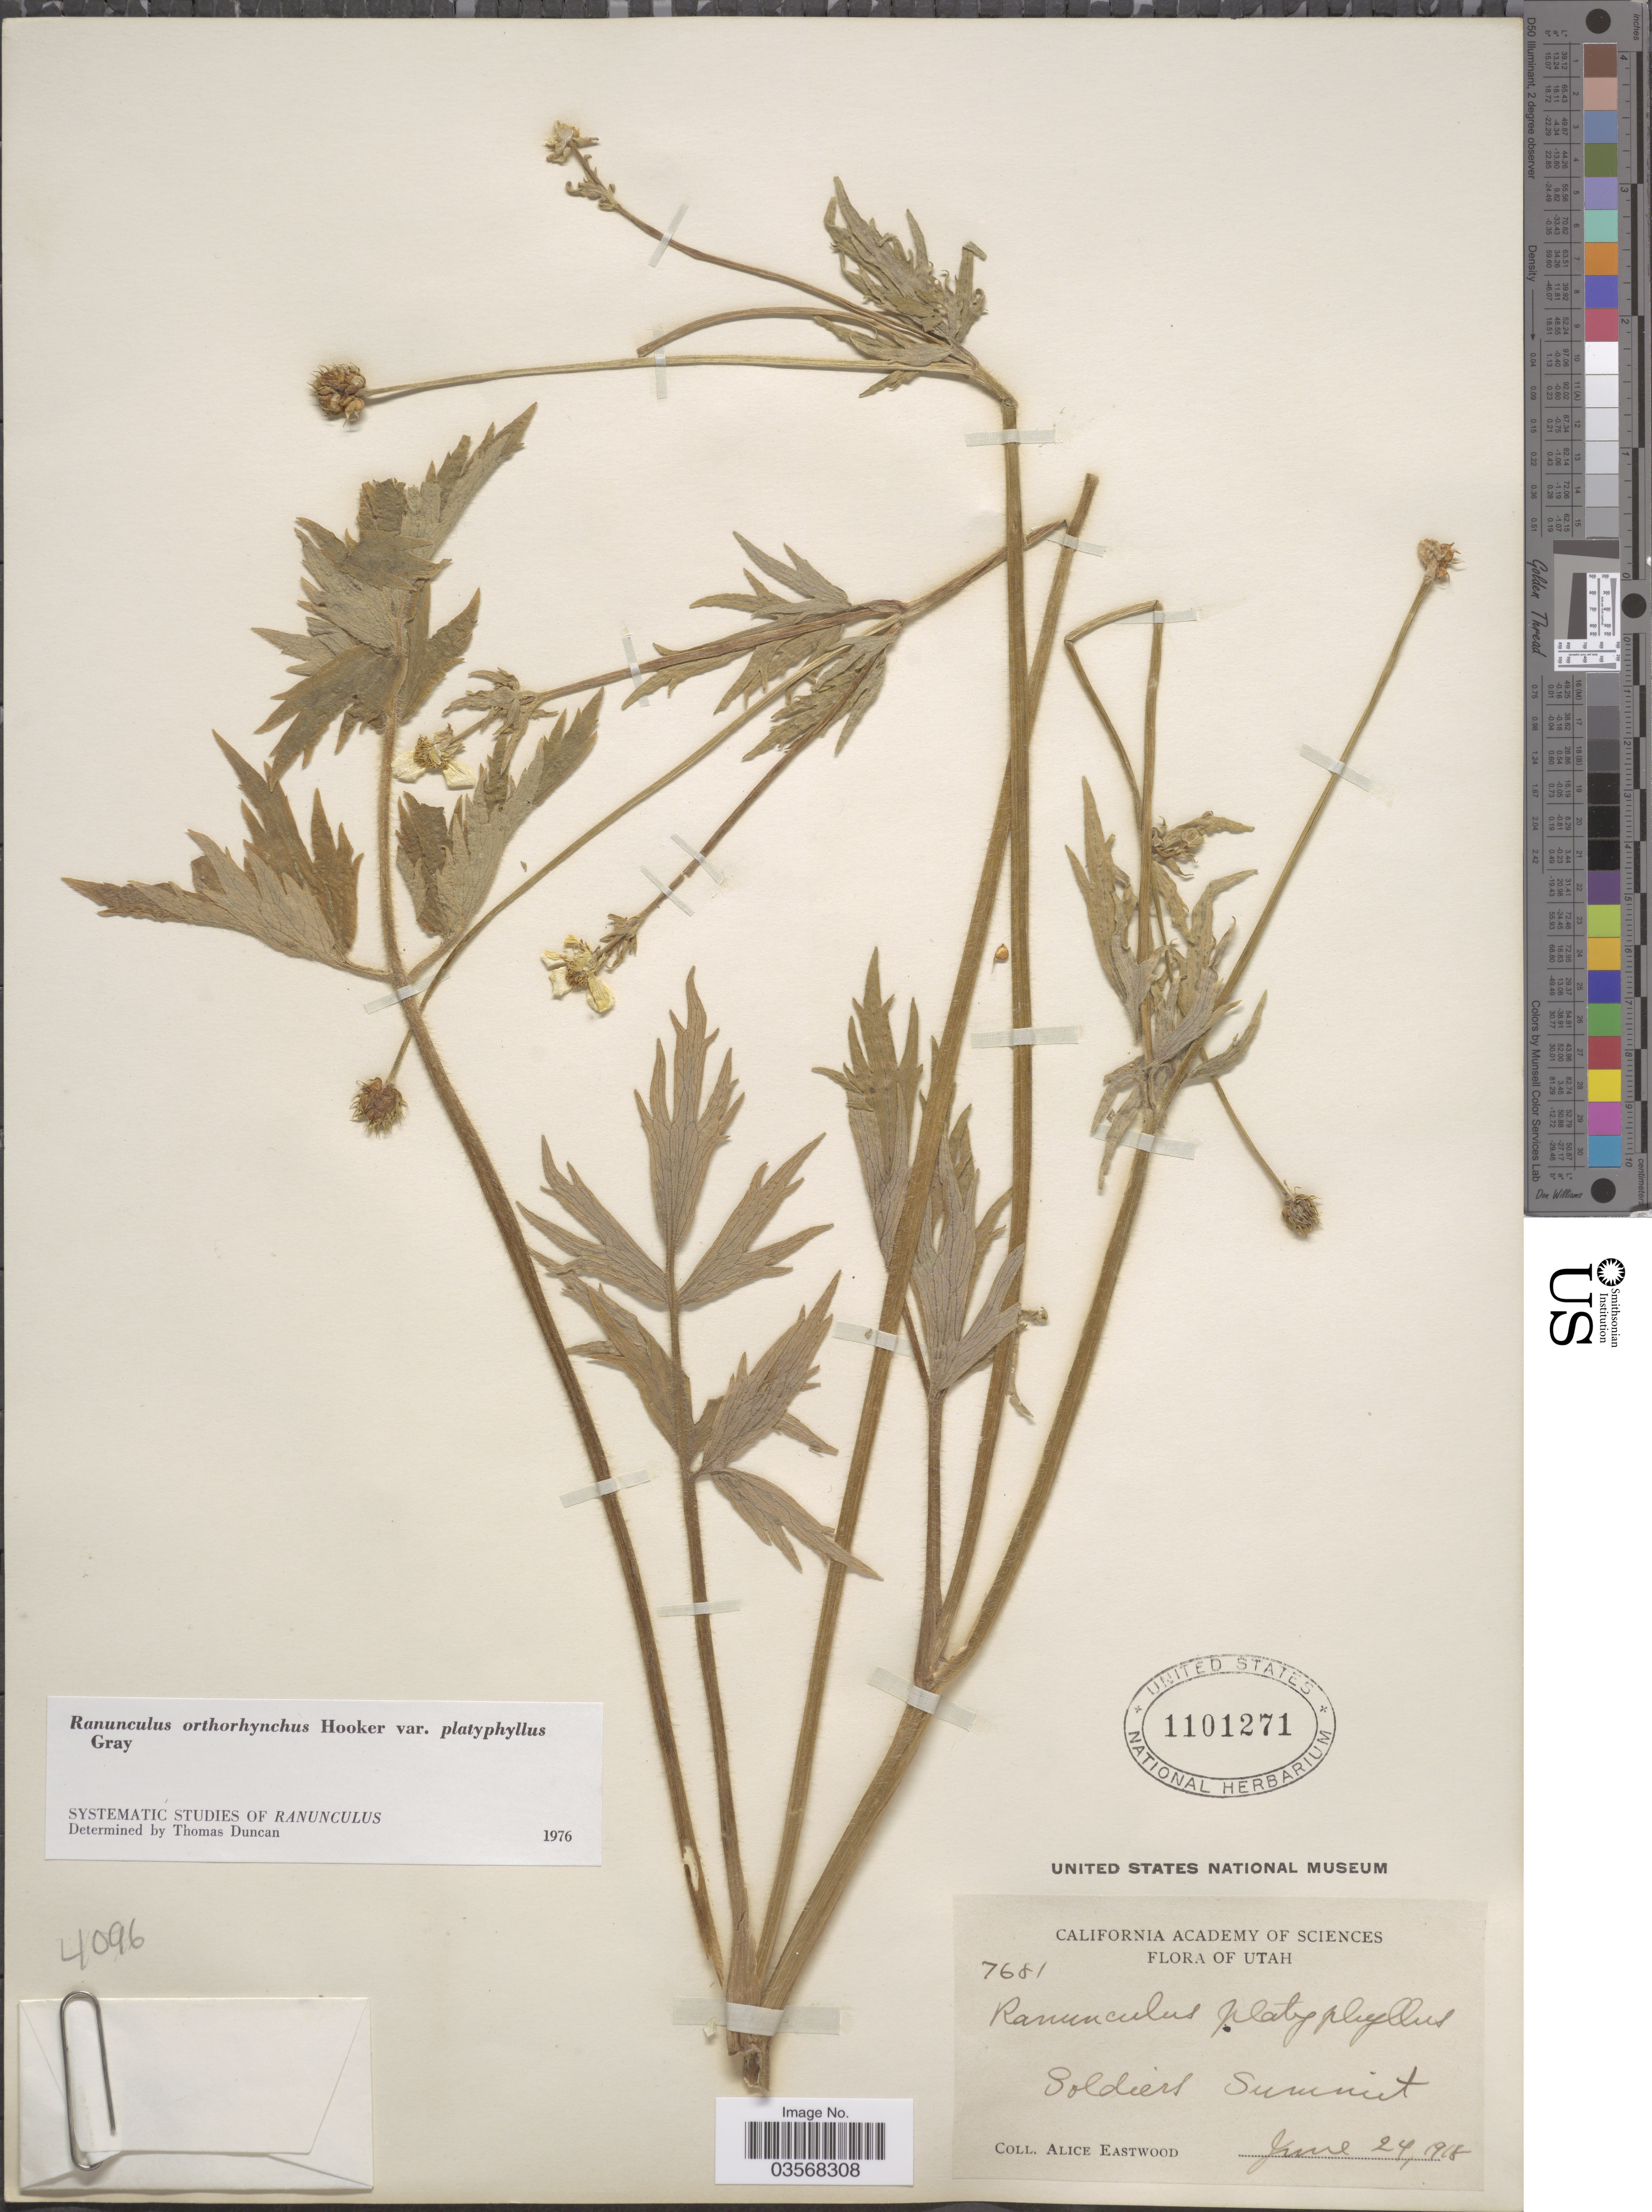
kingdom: Plantae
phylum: Tracheophyta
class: Magnoliopsida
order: Ranunculales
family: Ranunculaceae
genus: Ranunculus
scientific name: Ranunculus orthorhynchus var. platyphyllus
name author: A. Gray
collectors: A. Eastwood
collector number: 7681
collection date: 1918-06-24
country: United States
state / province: Utah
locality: Soldiers Summit.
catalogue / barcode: US 1101271